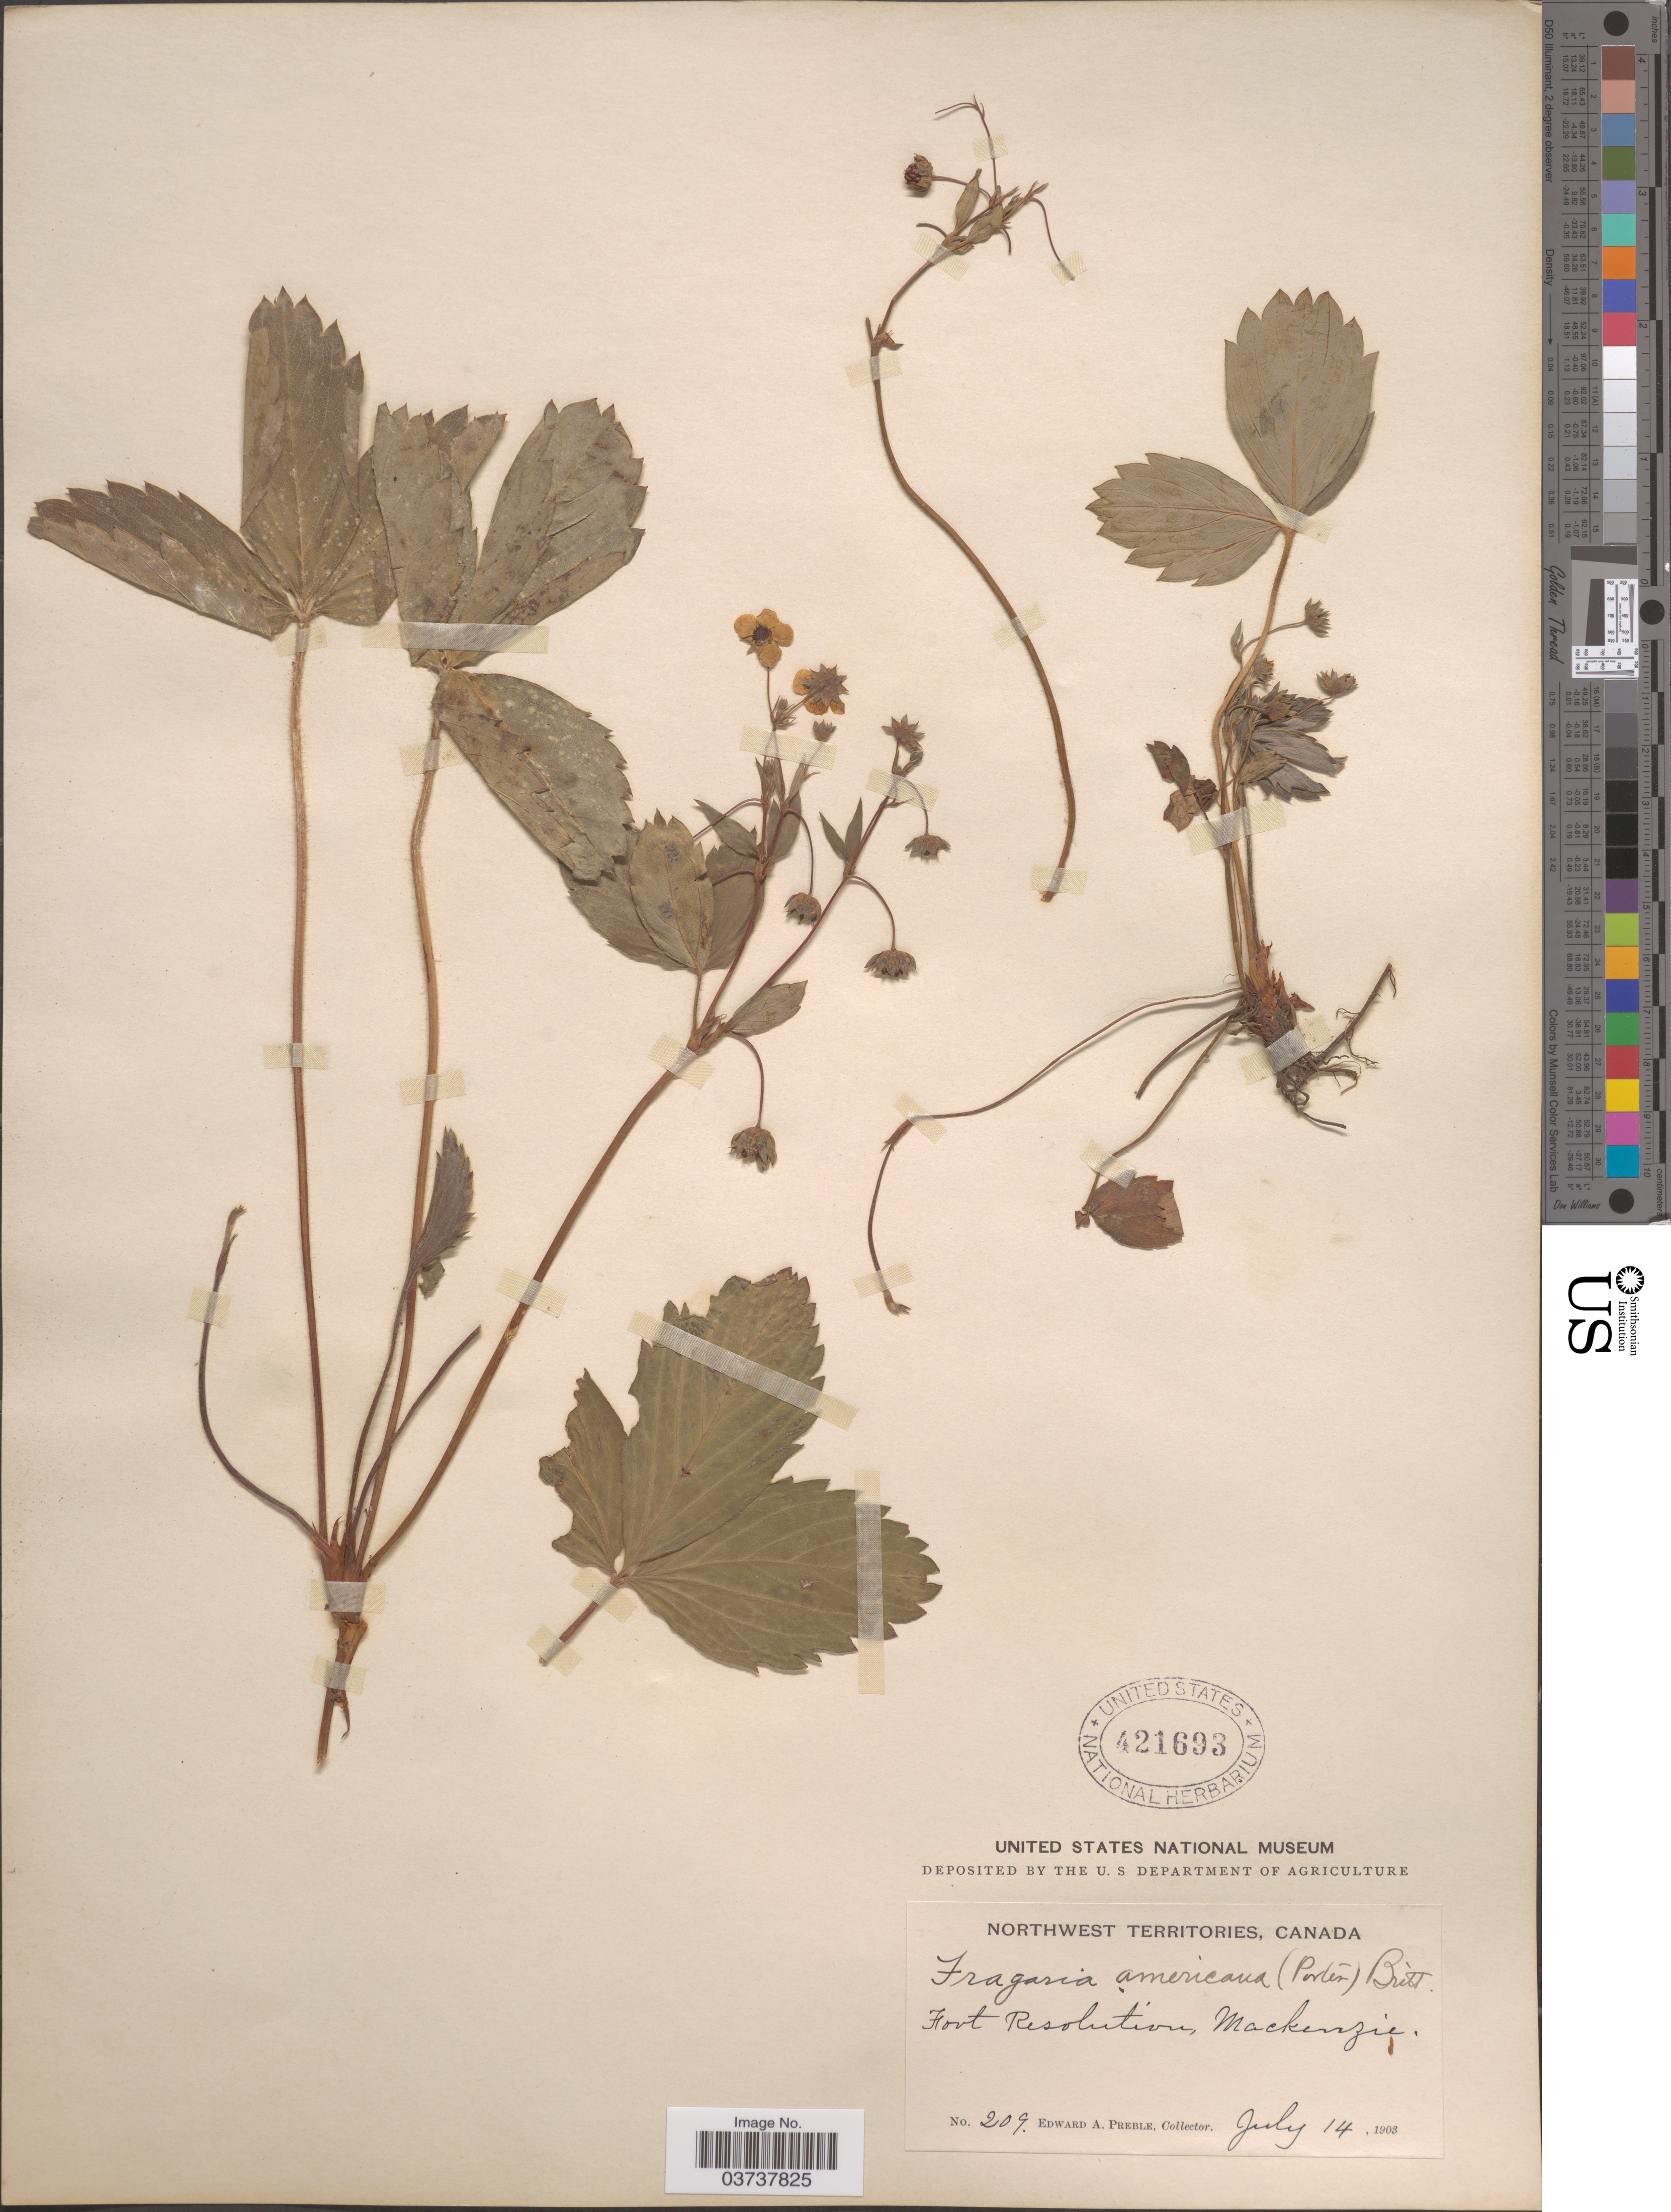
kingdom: Plantae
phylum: Tracheophyta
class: Magnoliopsida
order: Rosales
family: Rosaceae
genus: Fragaria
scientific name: Fragaria virginiana subsp. platypetala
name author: (Rydb.) Staudt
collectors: E. Preble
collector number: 209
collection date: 1903-07-14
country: Canada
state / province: Northwest Territories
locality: Fort Resolution, Mackenzie.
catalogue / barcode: US 421693